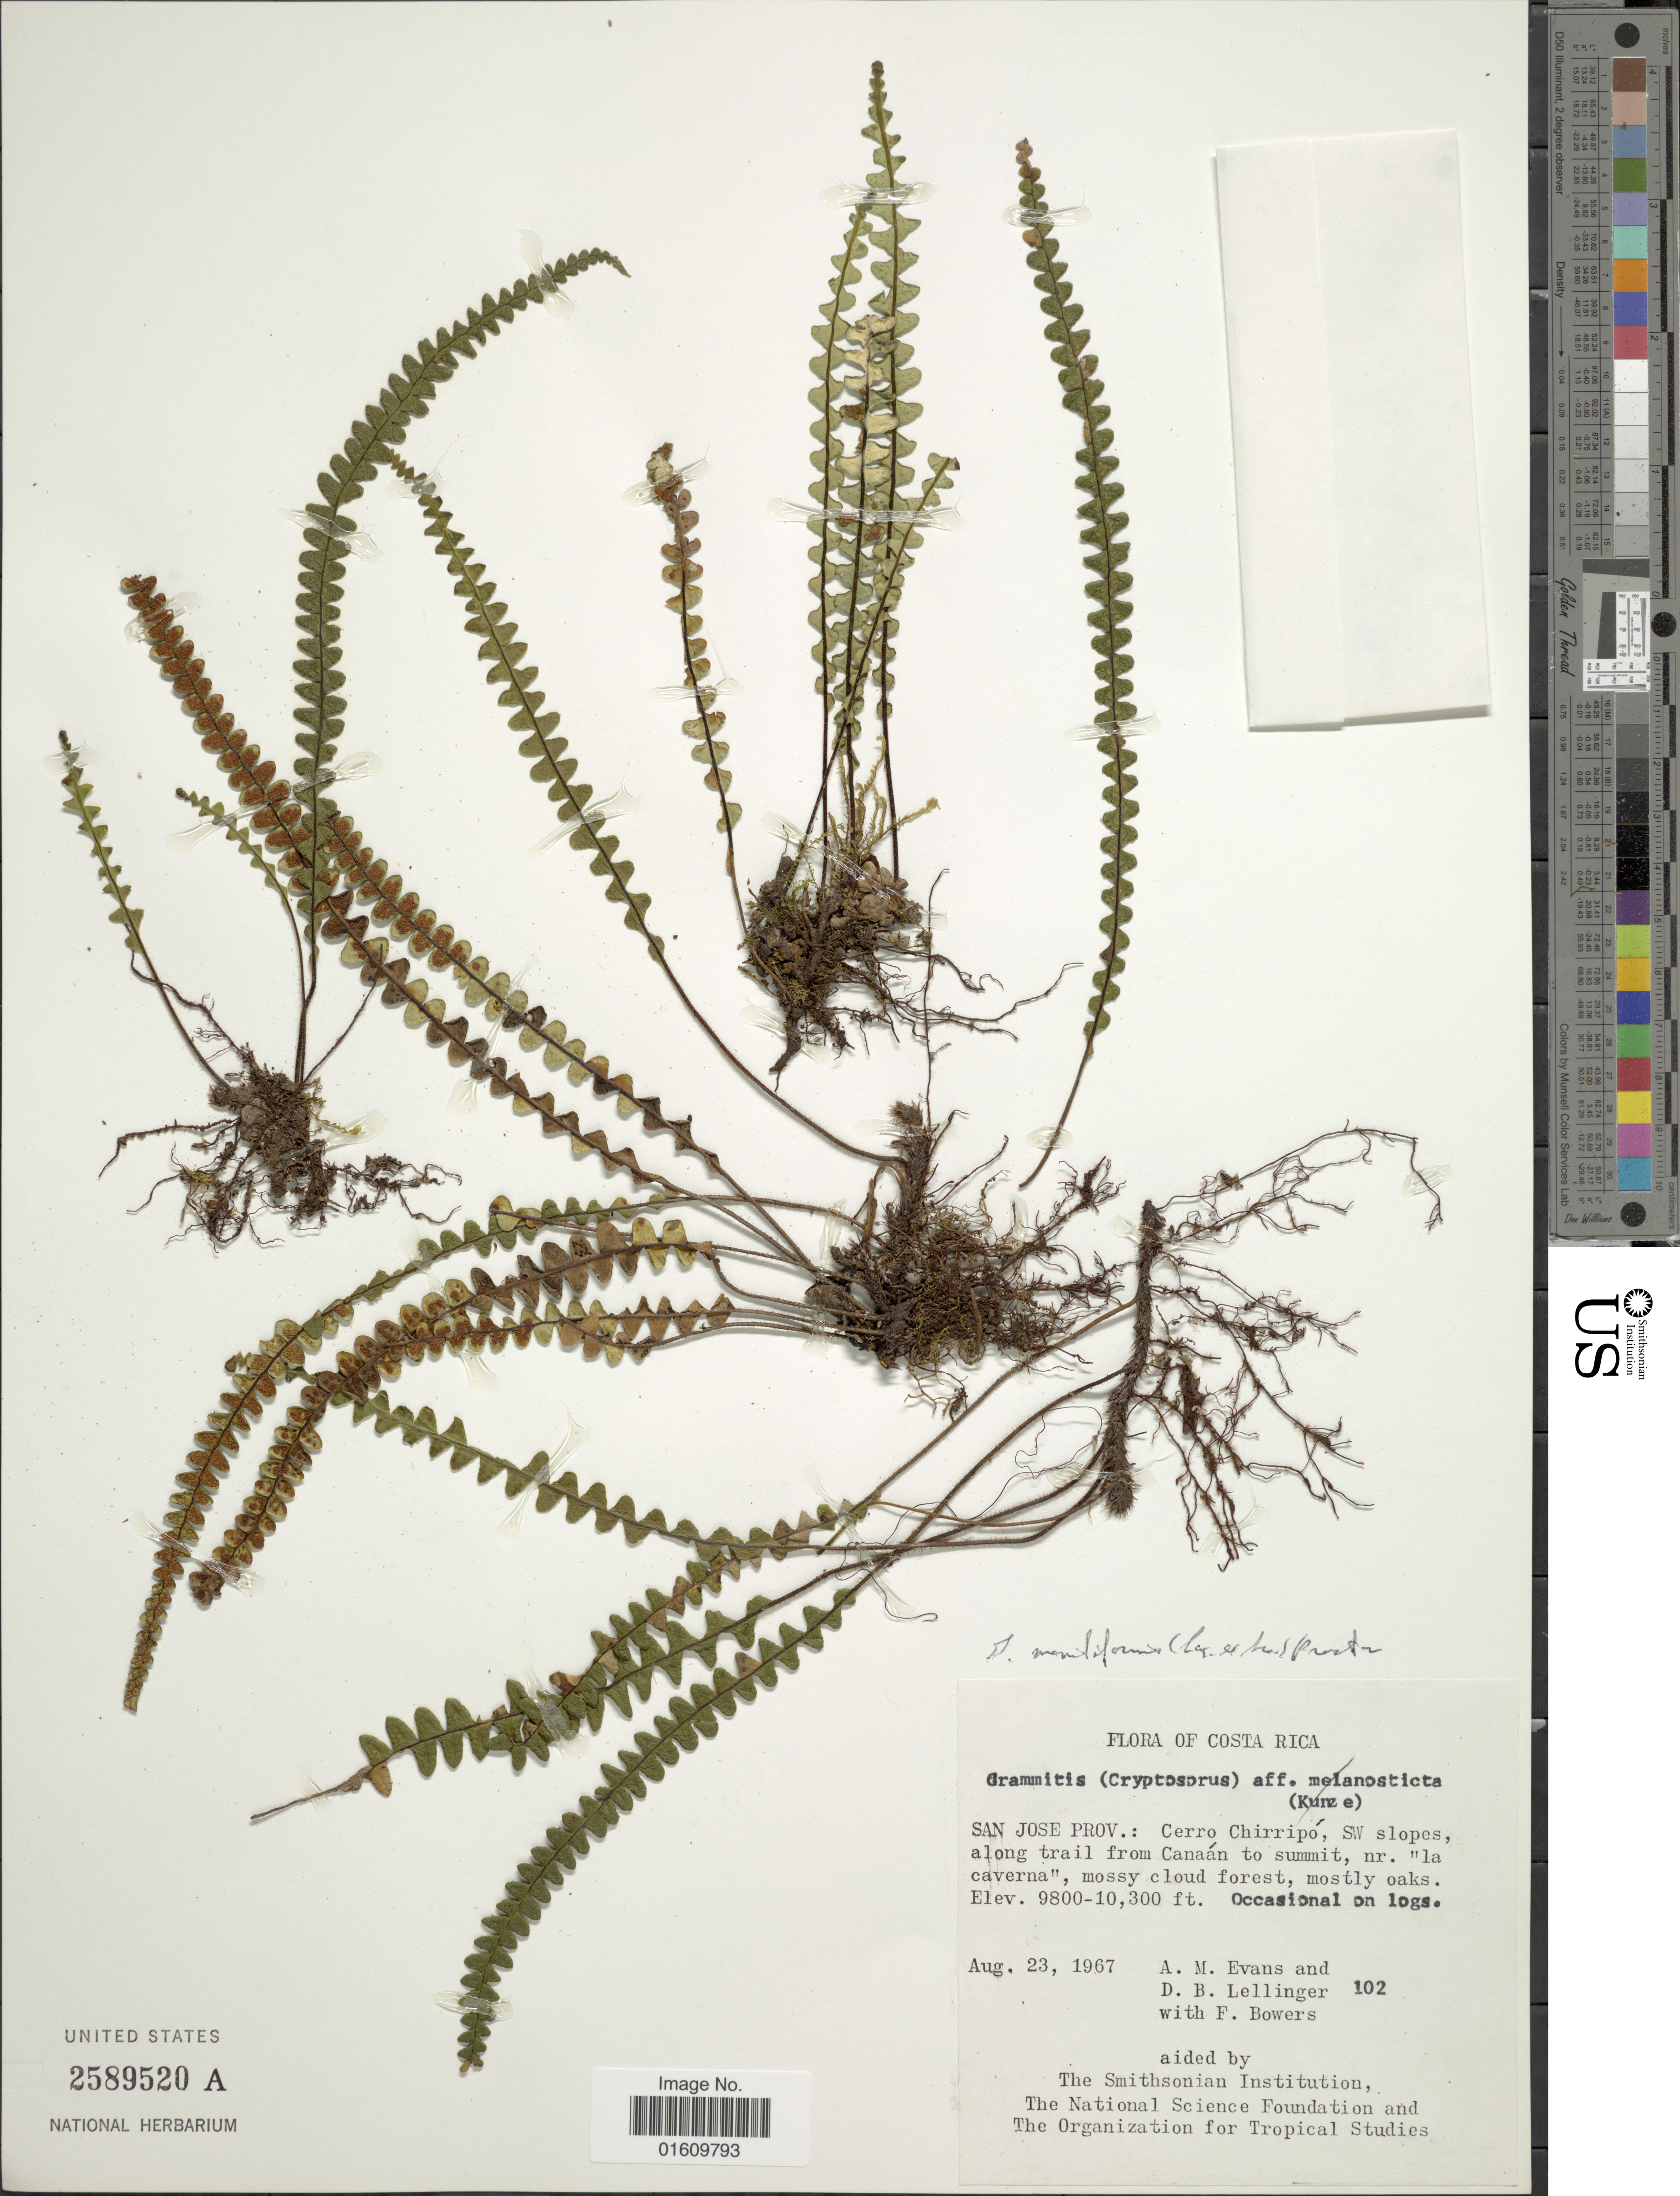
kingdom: Plantae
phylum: Tracheophyta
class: Polypodiopsida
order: Polypodiales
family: Polypodiaceae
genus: Melpomene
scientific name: Melpomene moniliformis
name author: (Lag. ex Sw.) A.R. Sm. & R.C. Moran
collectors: A. M. Evans, D. B. Lellinger & F. Bowers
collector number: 102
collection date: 1967-08-23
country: Costa Rica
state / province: San José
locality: San Jose Prov. : Cerro Chirripo, SW slopes, along trail from Canaan to summit, nr. "la caverna", Mossy cloud forest.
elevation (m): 2987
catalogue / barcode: US 2589520A